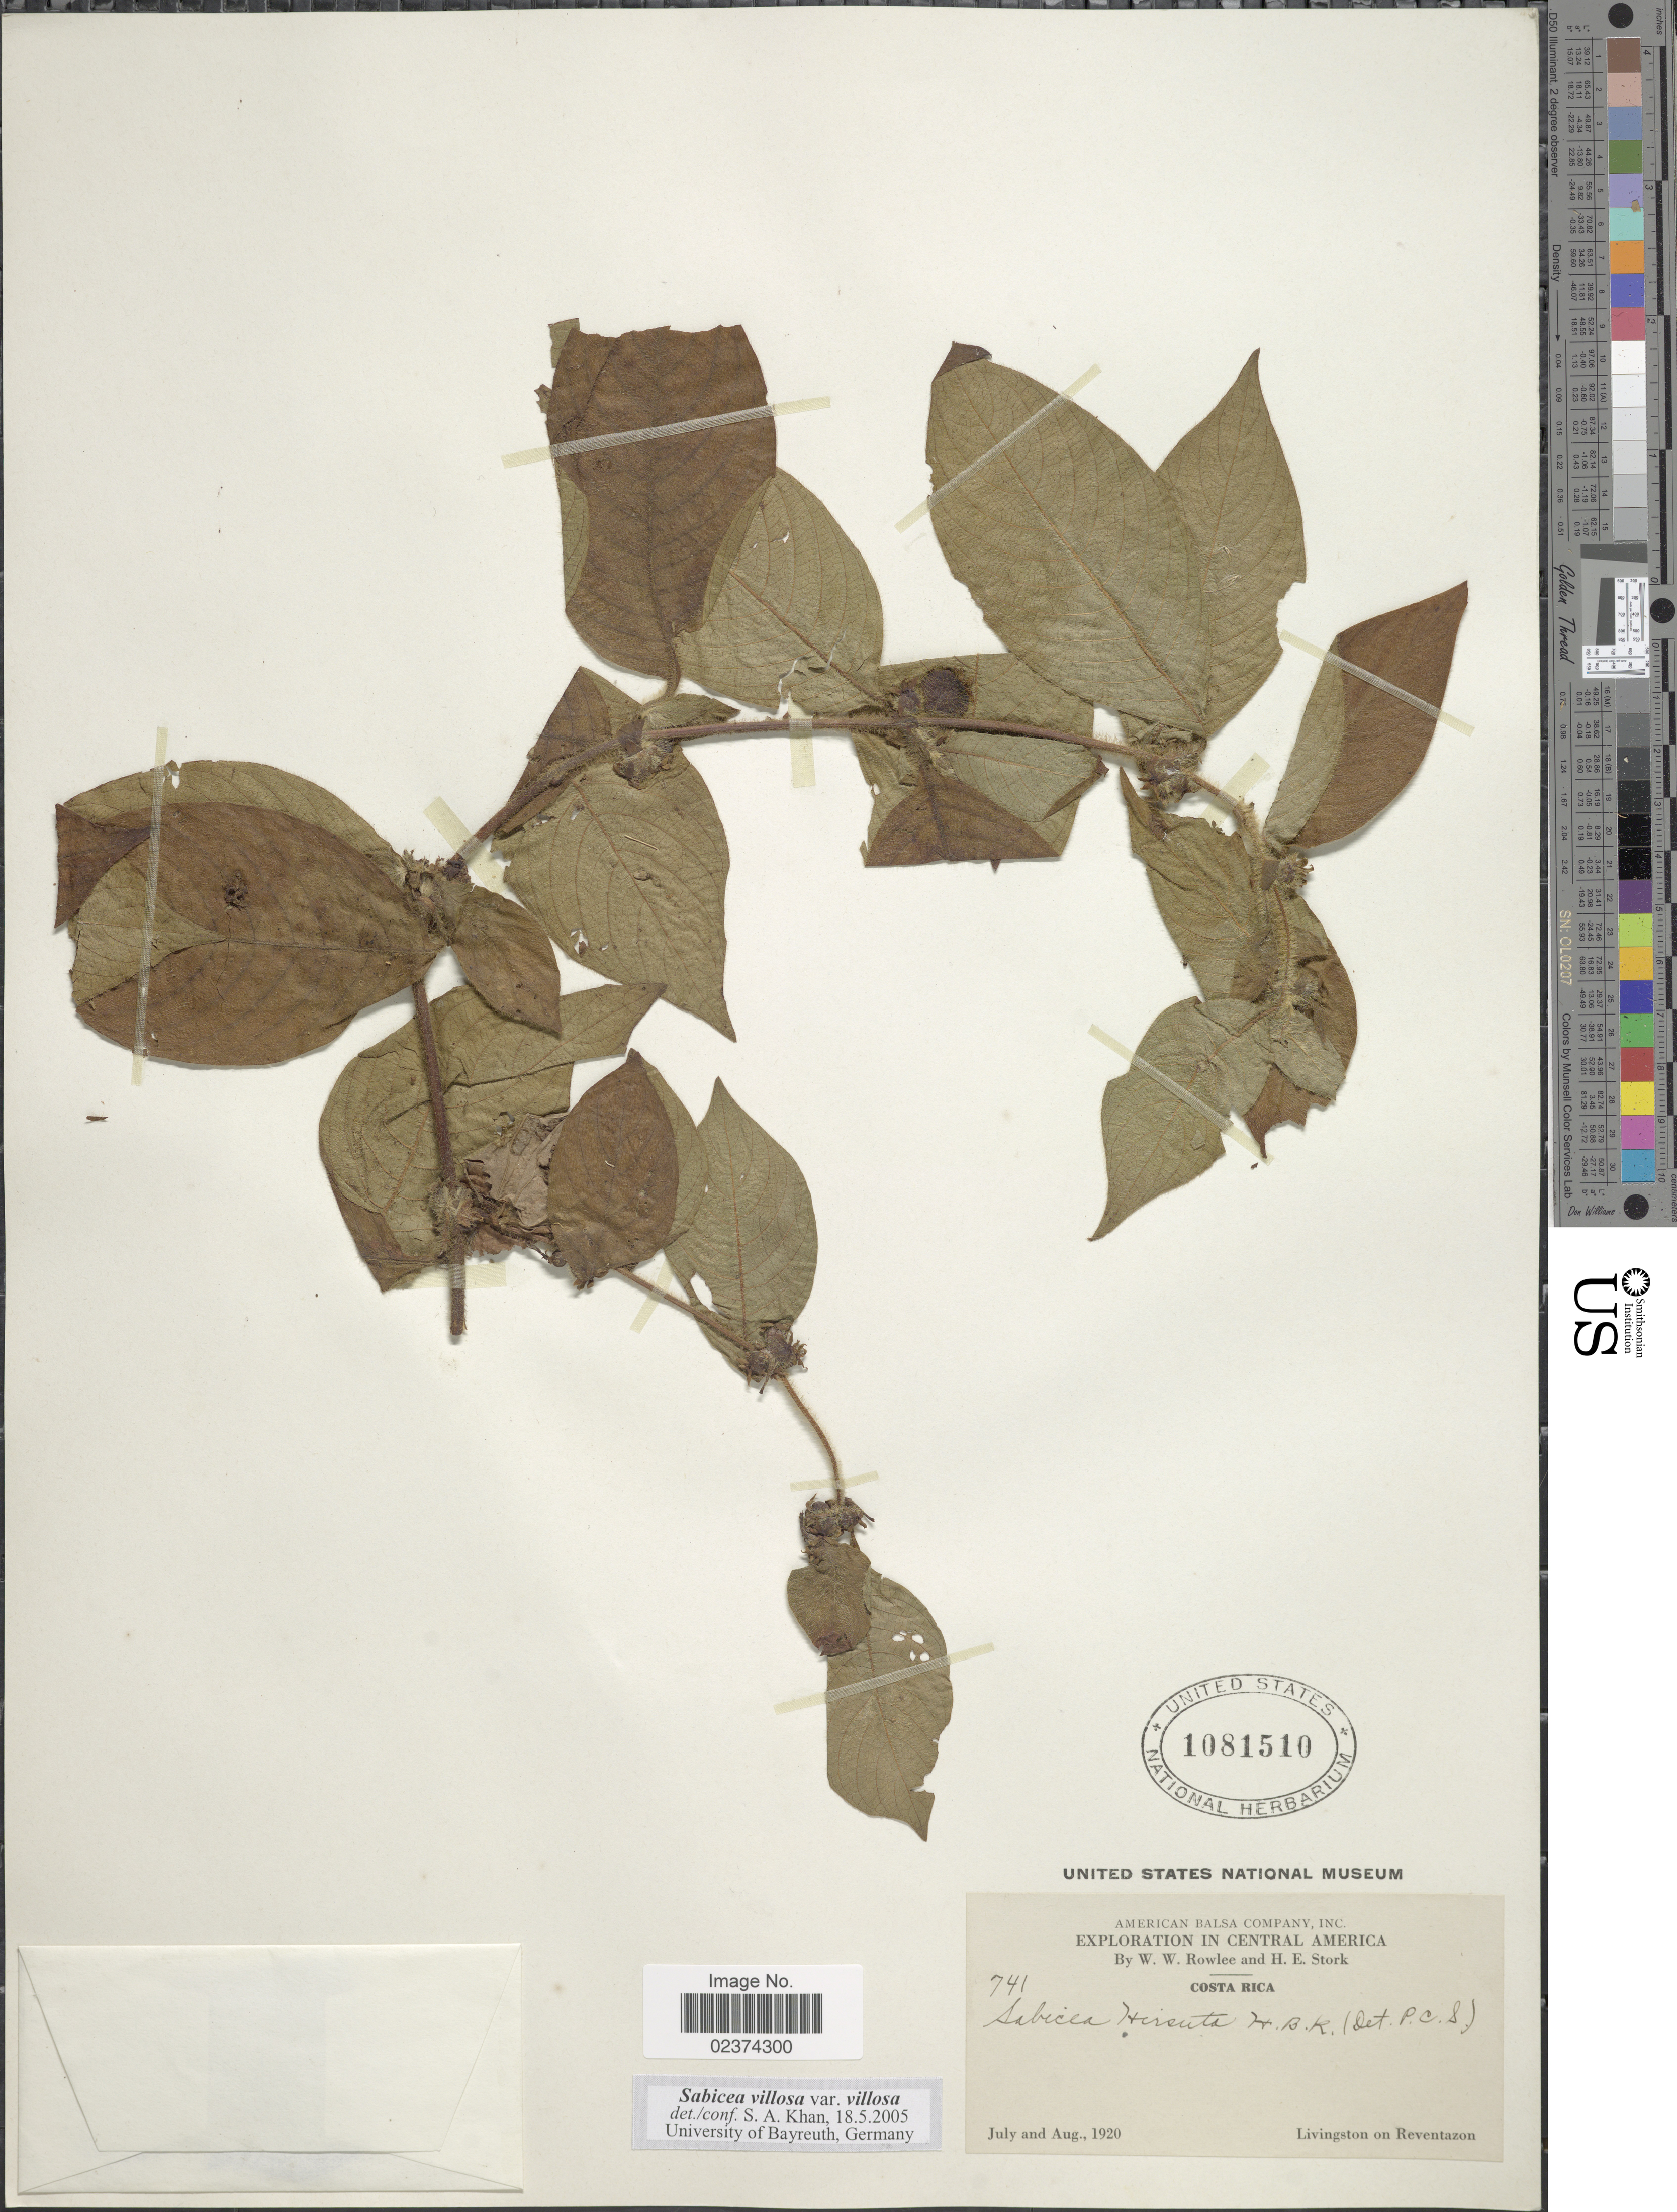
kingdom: Plantae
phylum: Tracheophyta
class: Magnoliopsida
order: Gentianales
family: Rubiaceae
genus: Sabicea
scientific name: Sabicea hirsuta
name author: Kunth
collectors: W. W. Rowlee & H. E. Stork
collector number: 741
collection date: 1920-07/1920-08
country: Costa Rica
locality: Livingston on Reventazon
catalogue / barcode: US 1081510